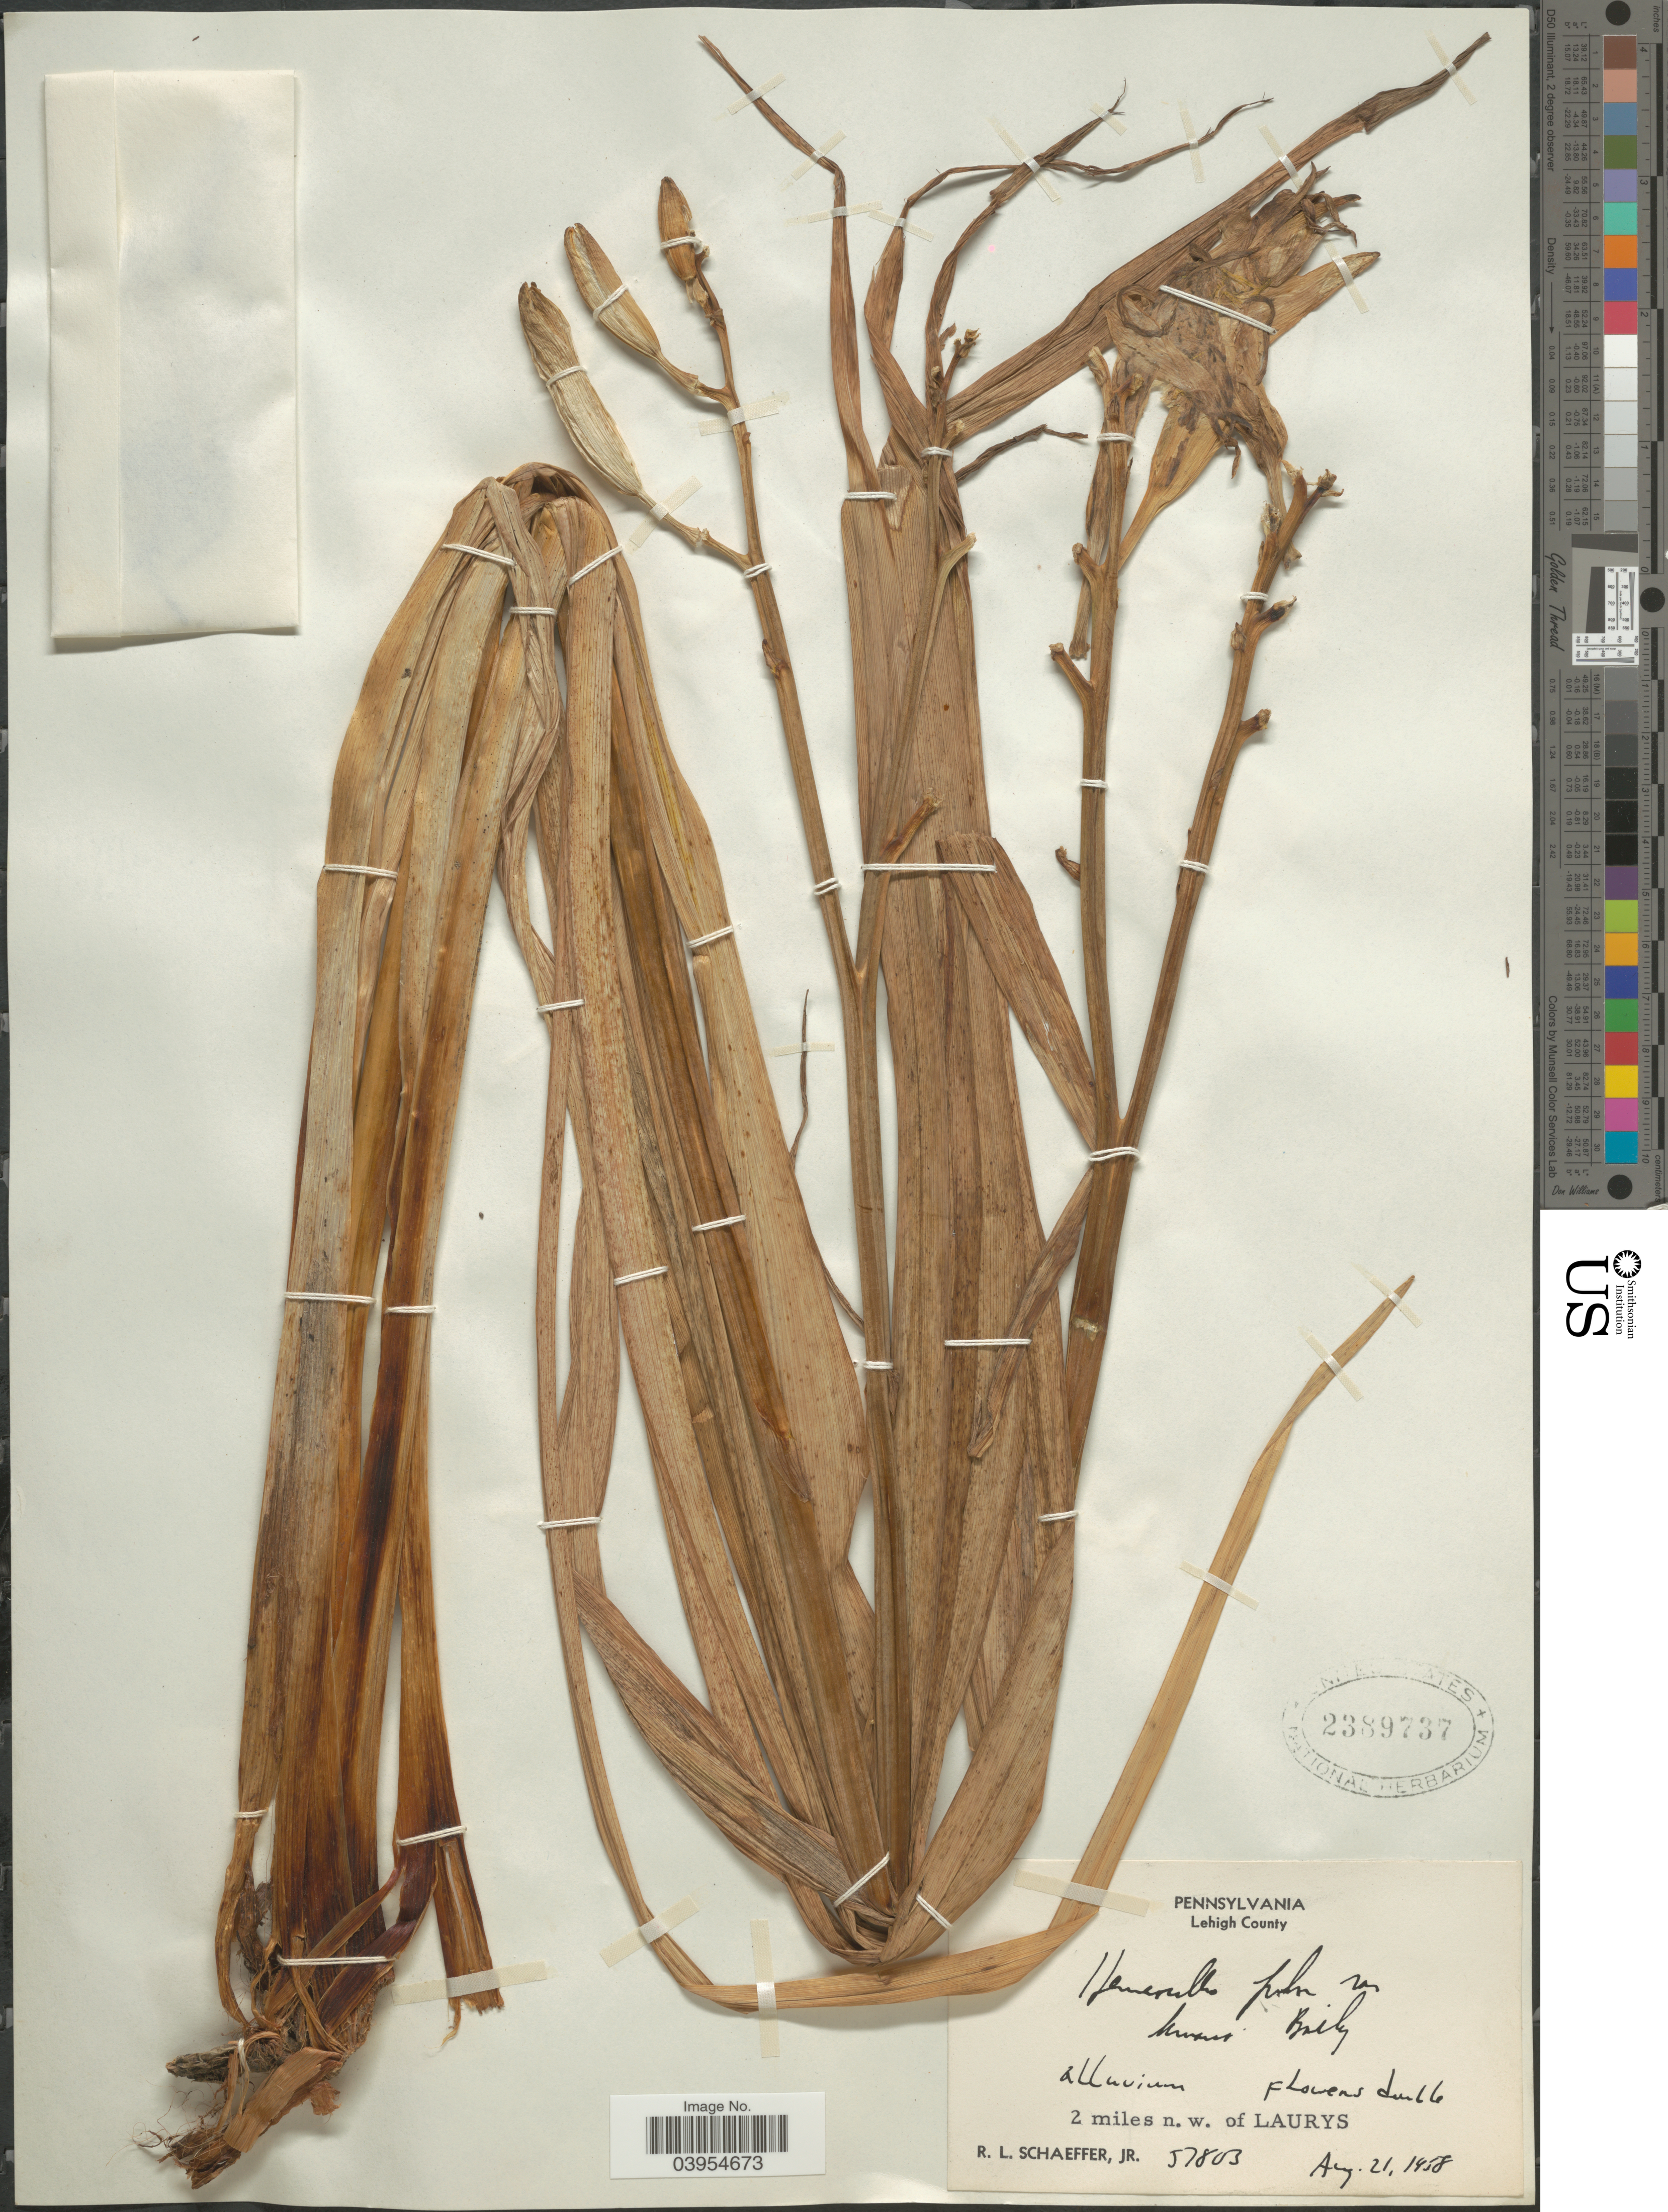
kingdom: Plantae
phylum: Tracheophyta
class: Liliopsida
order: Asparagales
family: Asphodelaceae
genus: Hemerocallis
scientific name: Hemerocallis fulva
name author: L.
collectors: R. L. Schaeffer Jr.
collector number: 57803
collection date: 1958-08-21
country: United States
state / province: Pennsylvania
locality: Lehigh County. 2 miles n. w. of Laurys.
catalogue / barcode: US 2389737